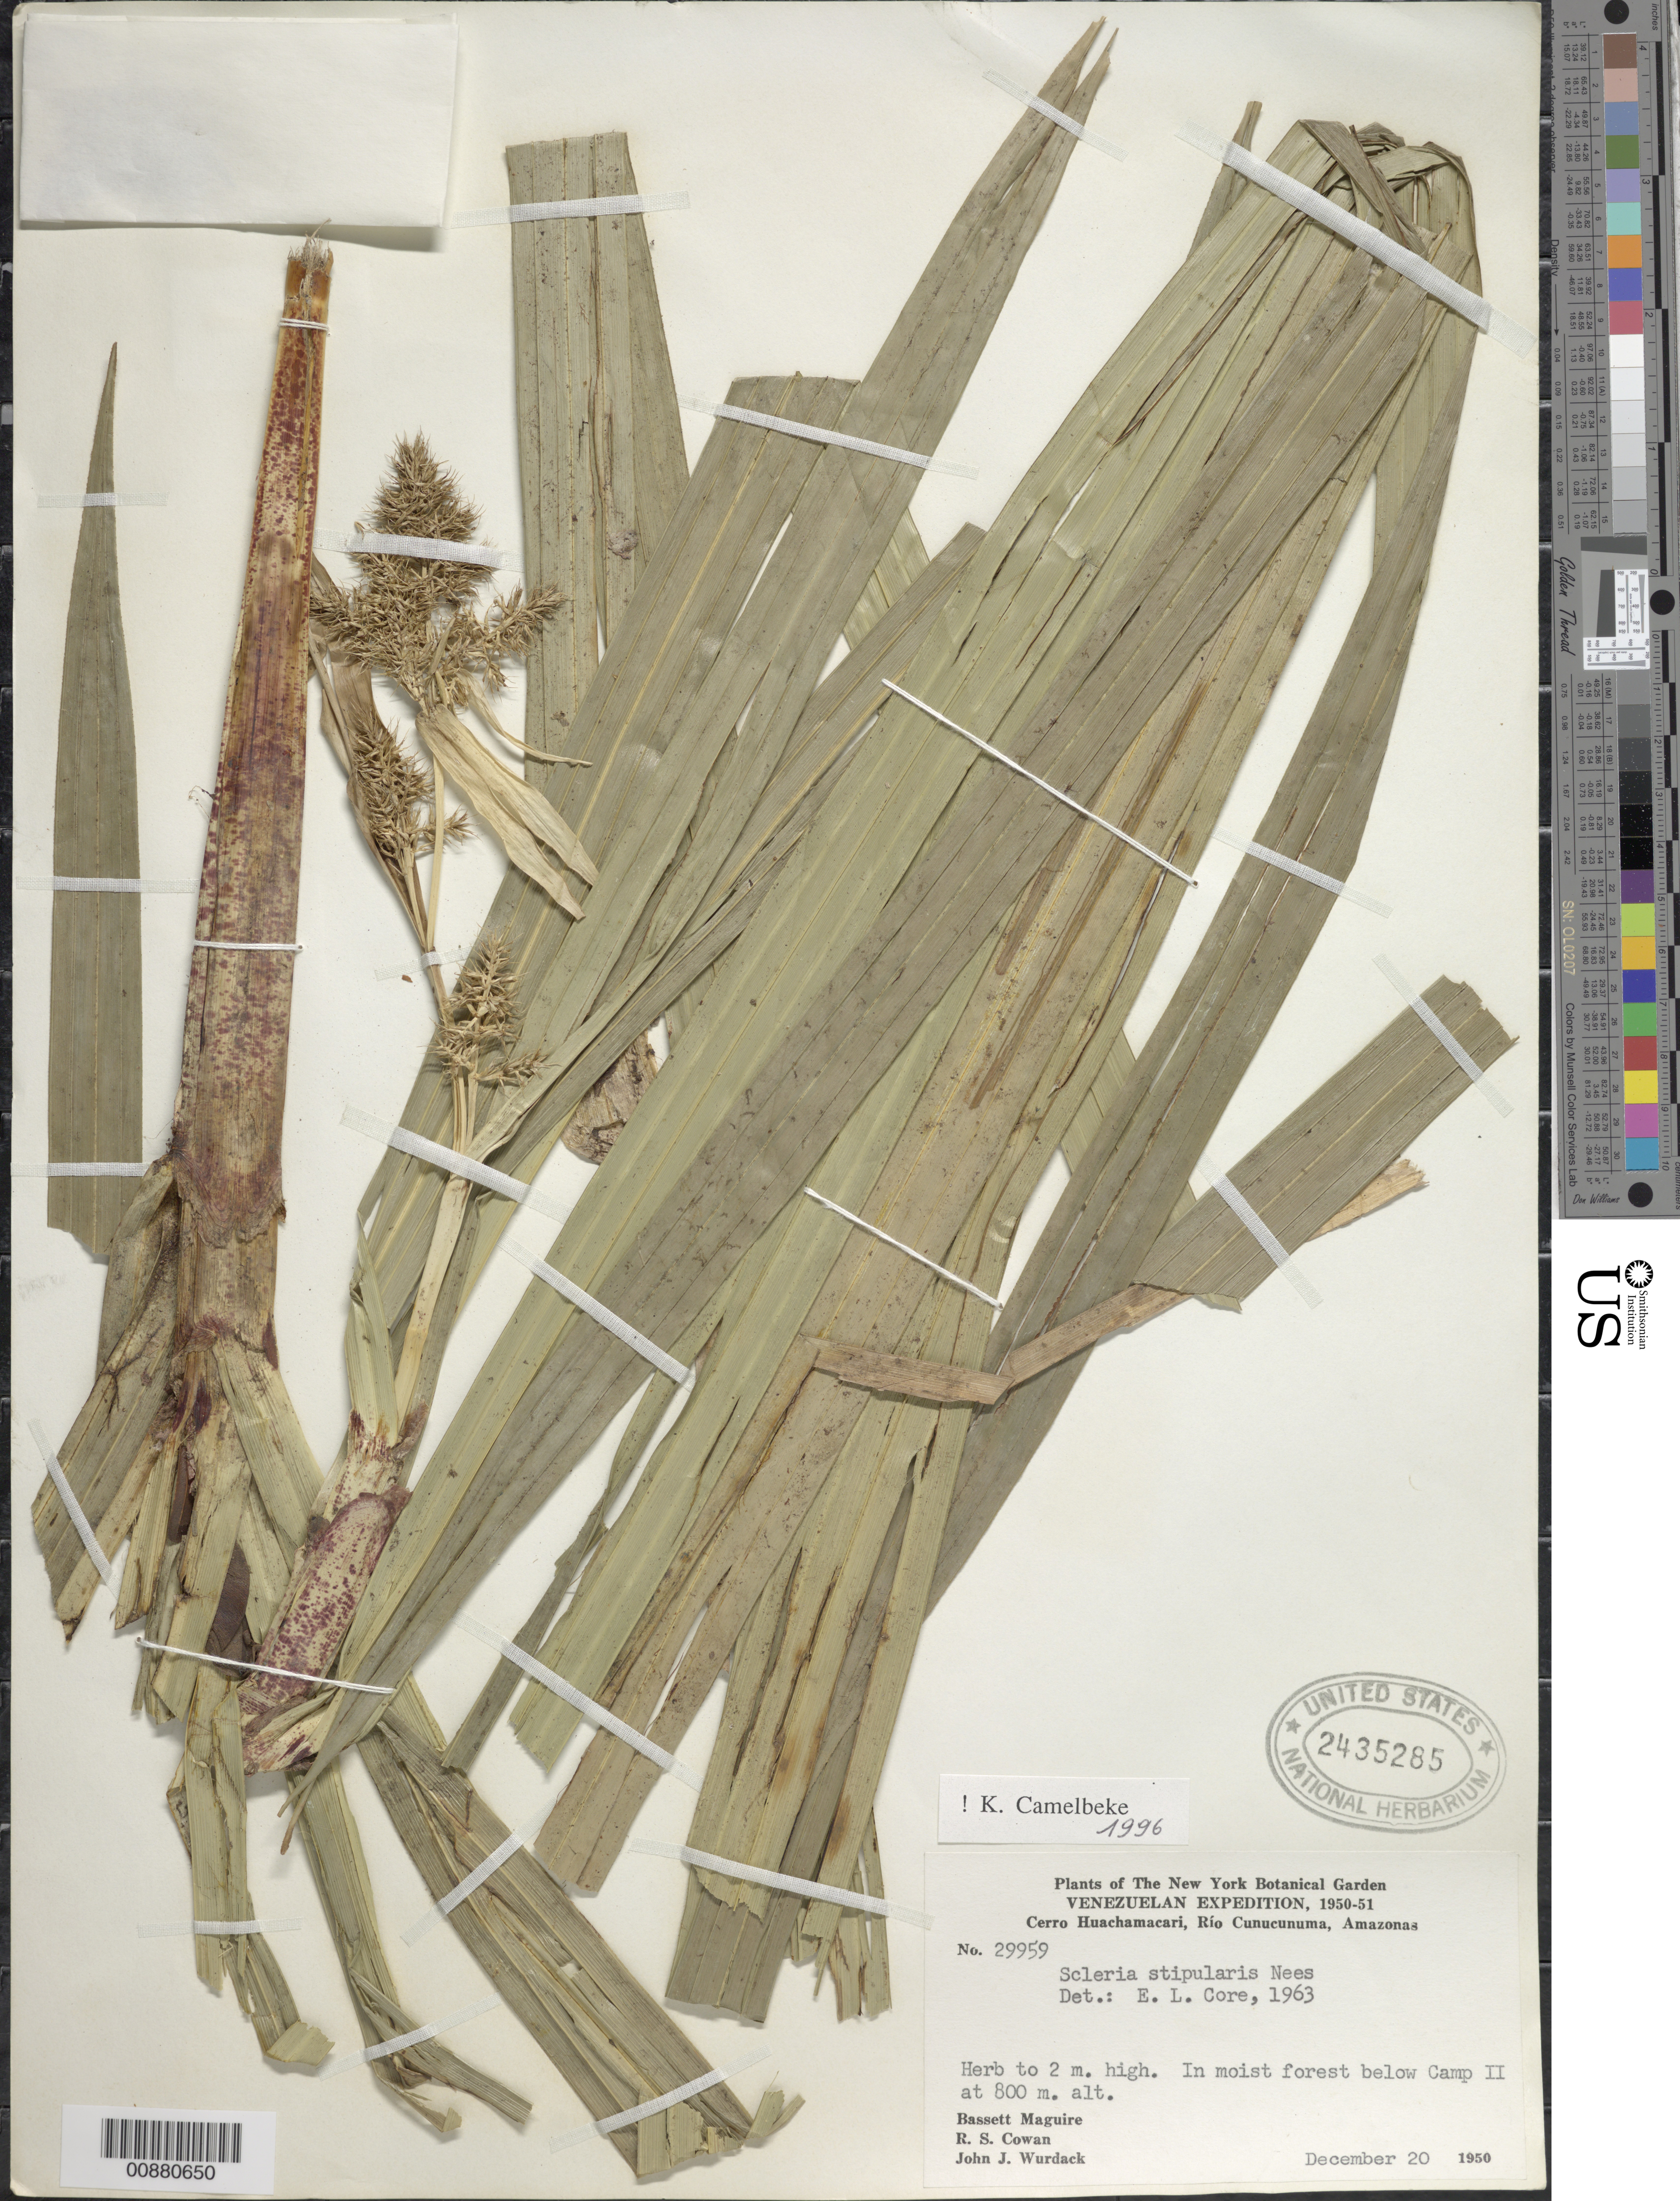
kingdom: Plantae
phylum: Tracheophyta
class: Liliopsida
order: Poales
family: Cyperaceae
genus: Scleria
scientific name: Scleria stipularis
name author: Nees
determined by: Camelbeke, K.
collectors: B. Maguire, R. S. Cowan & J. J. Wurdack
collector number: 29959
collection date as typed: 20-Dec-50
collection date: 1950-12-20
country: Venezuela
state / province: Amazonas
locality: Cerro Huachamacari, below Camp II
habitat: Moist forest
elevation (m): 800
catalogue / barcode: US 2435285